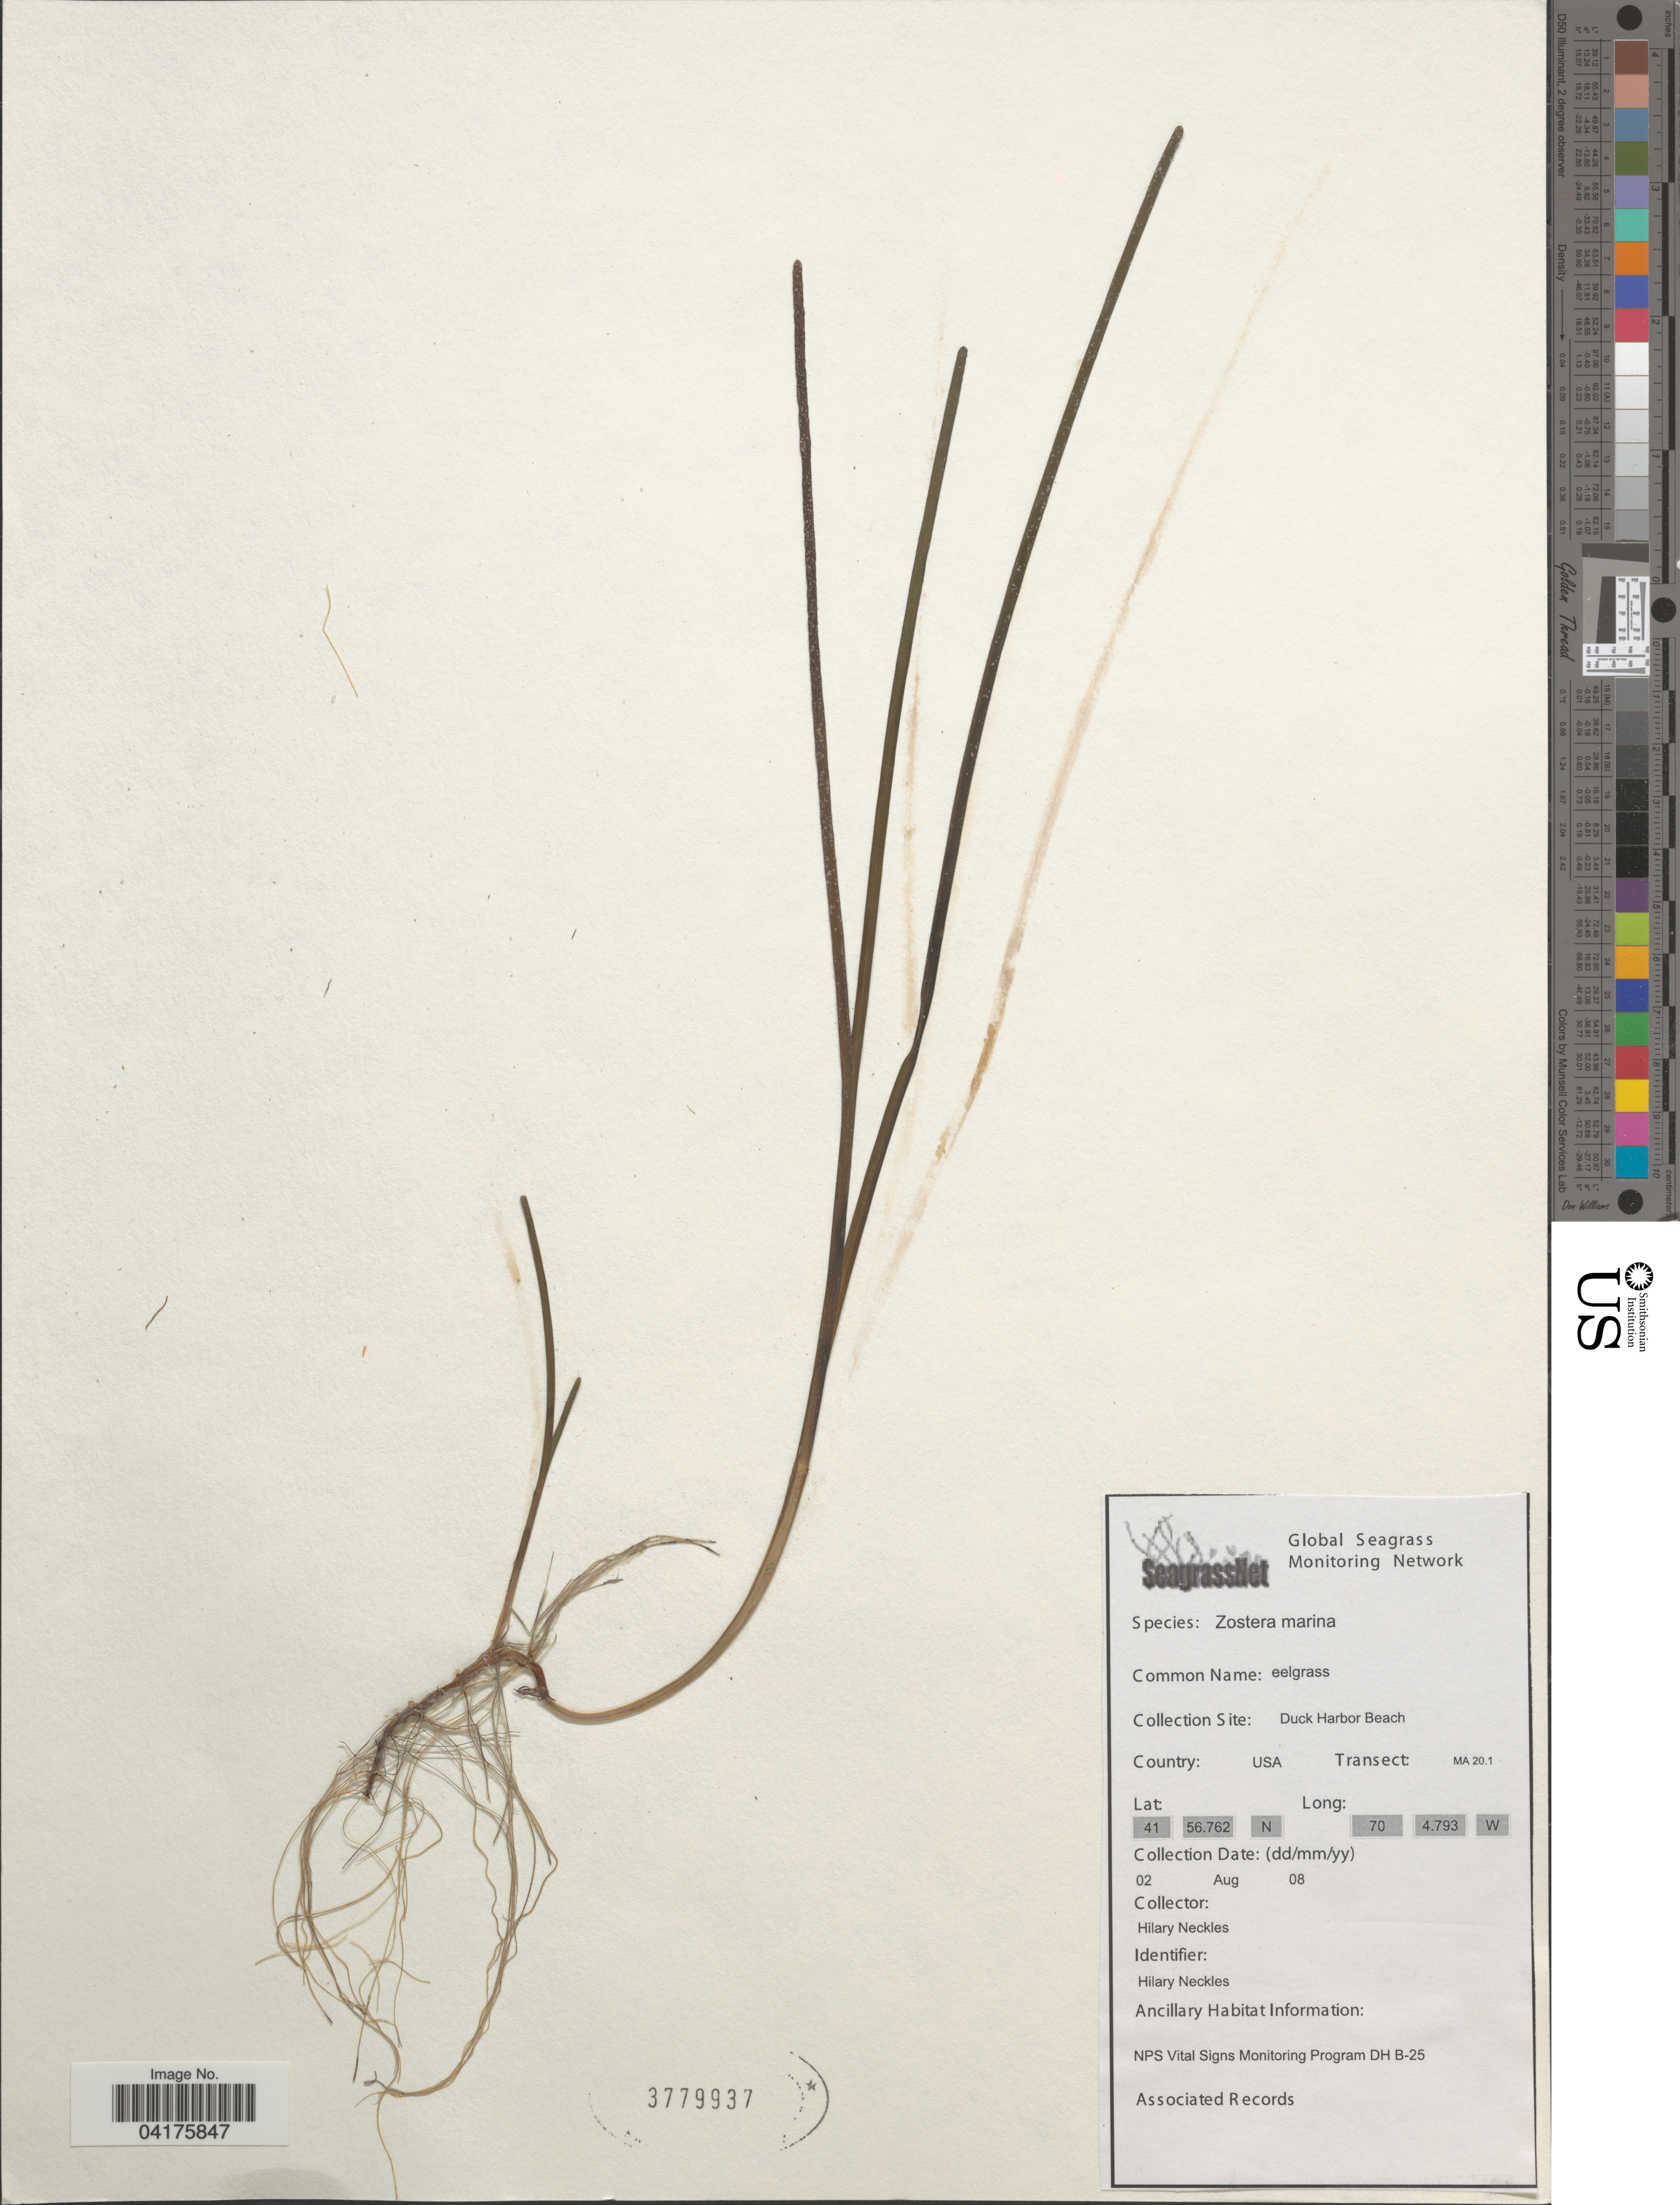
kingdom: Plantae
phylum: Tracheophyta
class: Liliopsida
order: Alismatales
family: Zosteraceae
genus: Zostera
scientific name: Zostera marina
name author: L.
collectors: H. Neckles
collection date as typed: Transcribed d/m/y: 2/8/8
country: United States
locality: Duck Harbor Beach.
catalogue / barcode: US 3779937